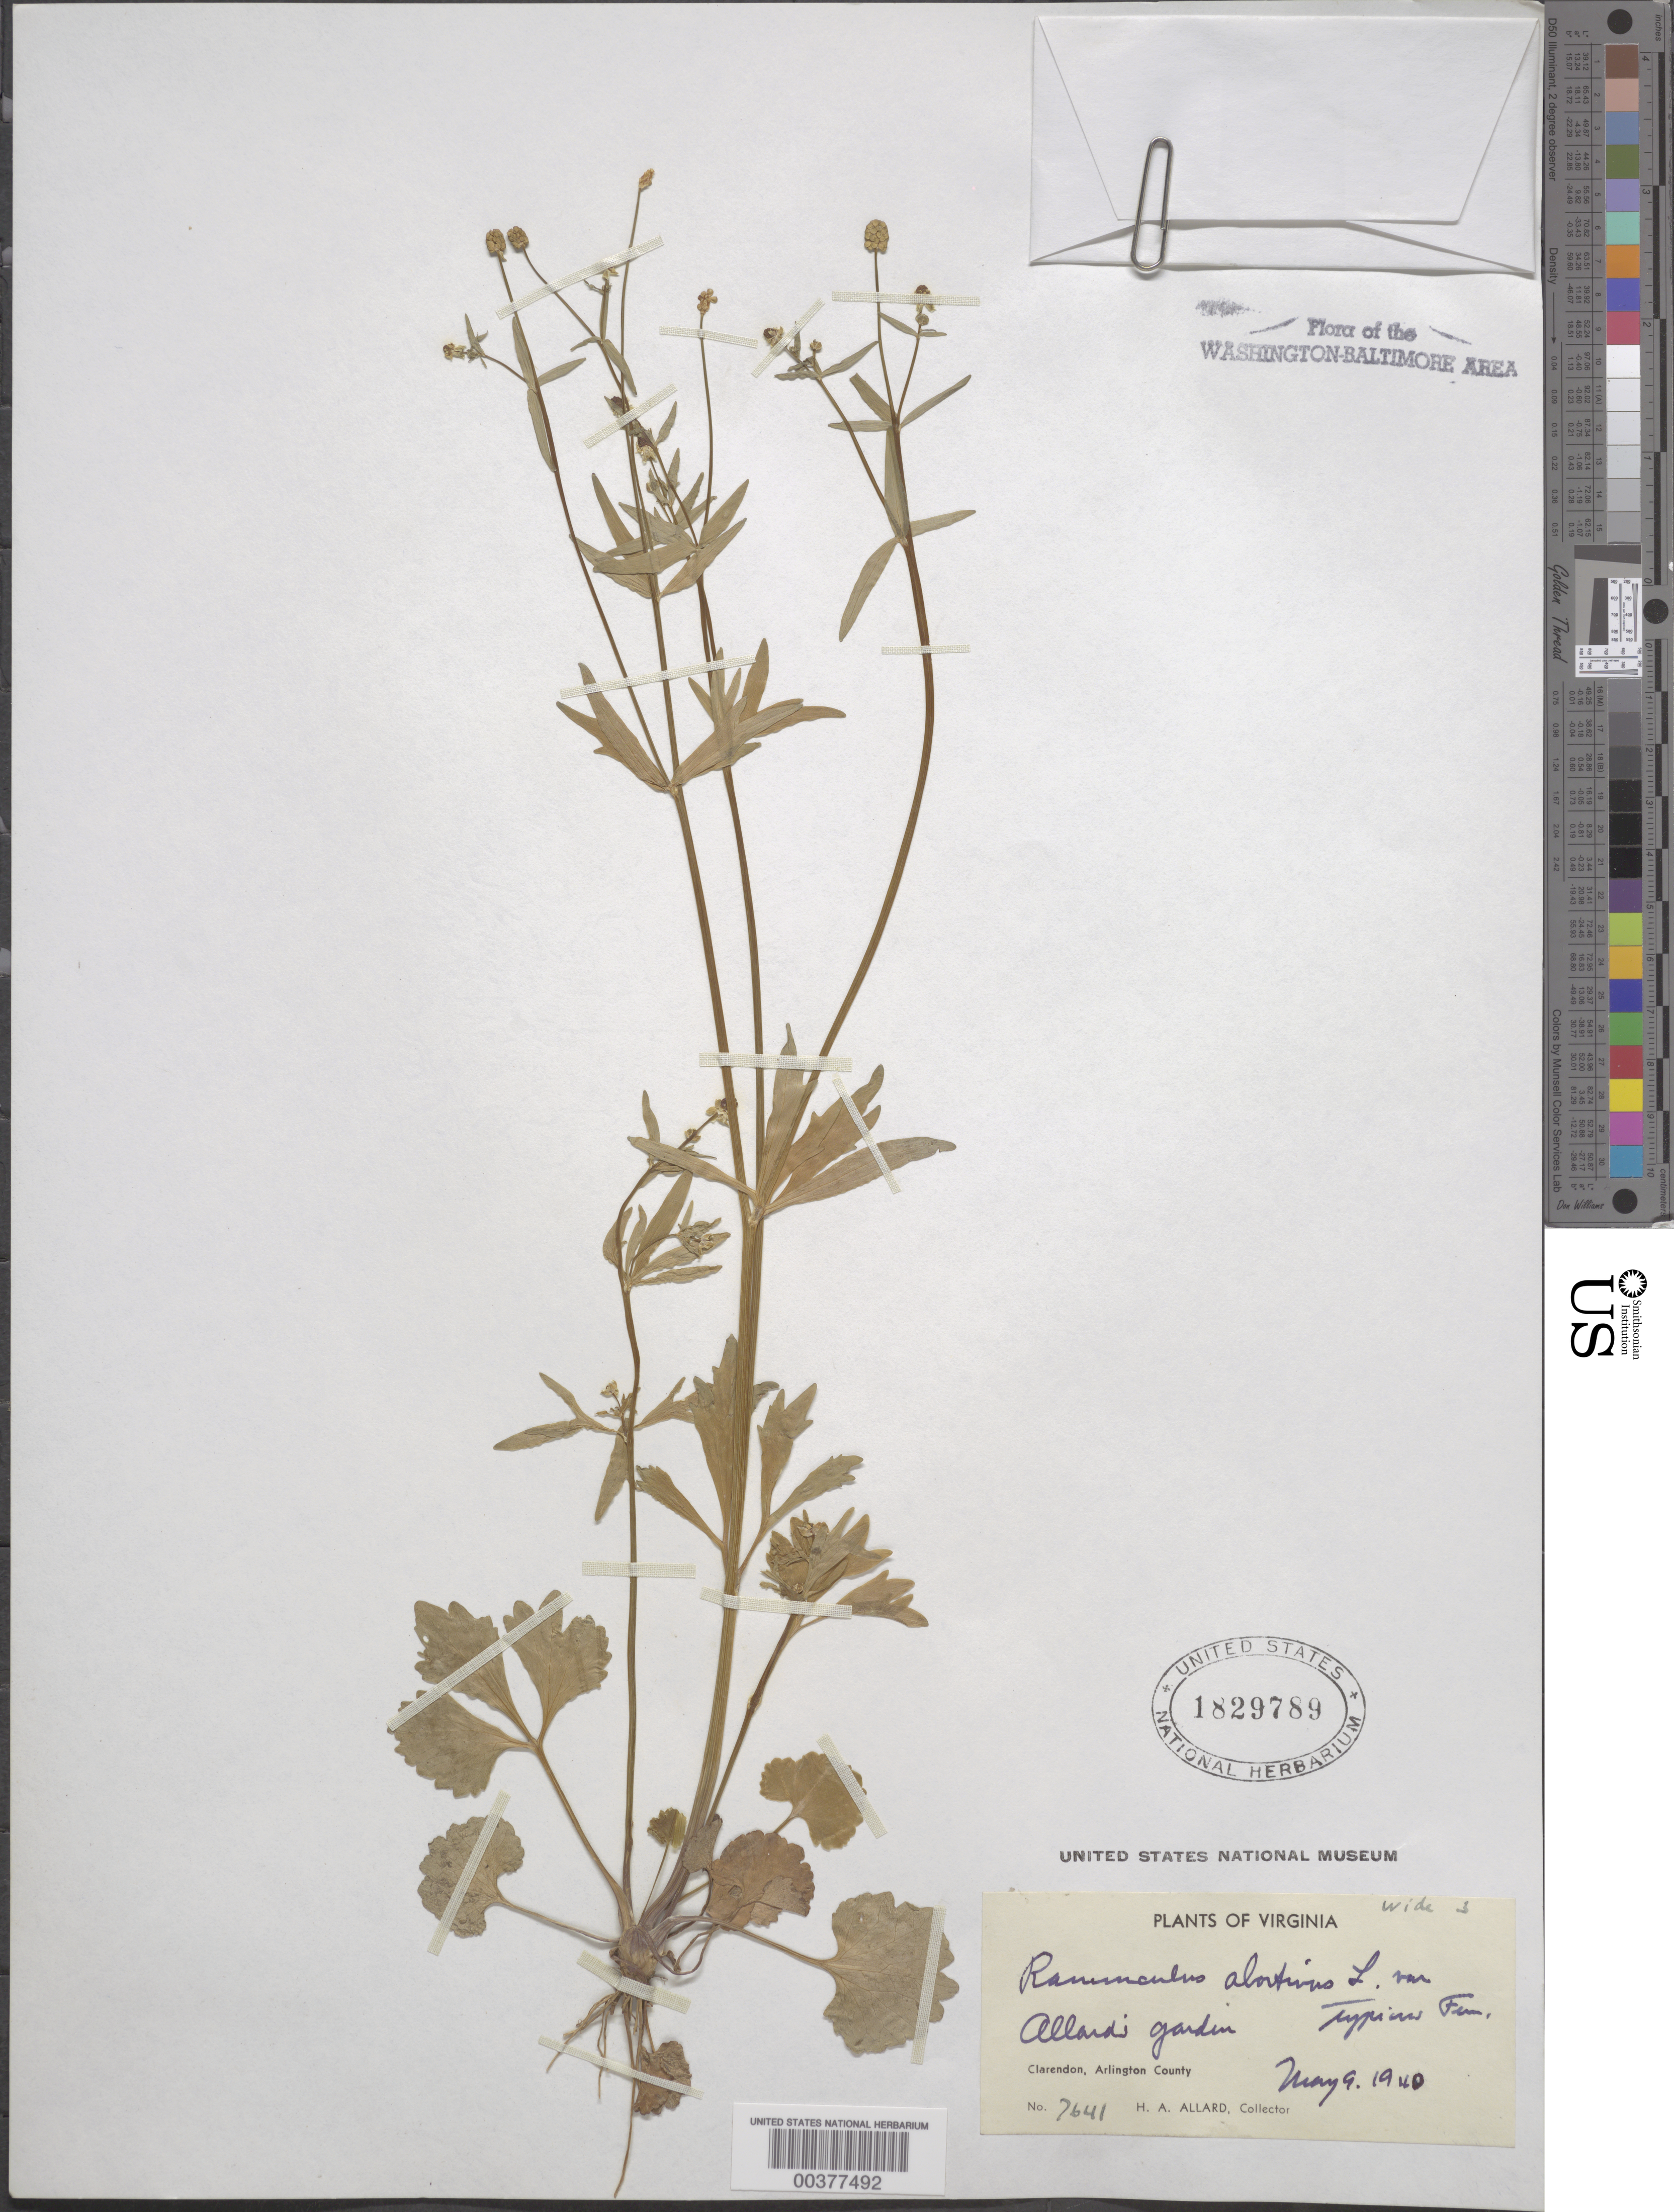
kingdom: Plantae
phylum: Tracheophyta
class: Magnoliopsida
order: Ranunculales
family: Ranunculaceae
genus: Ranunculus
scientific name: Ranunculus abortivus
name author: L.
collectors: H. A. Allard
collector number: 7641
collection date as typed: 09 May 1940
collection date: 1940-05-09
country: United States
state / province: Virginia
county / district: Arlington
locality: Clarendon, Allards Garden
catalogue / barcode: US 1829789